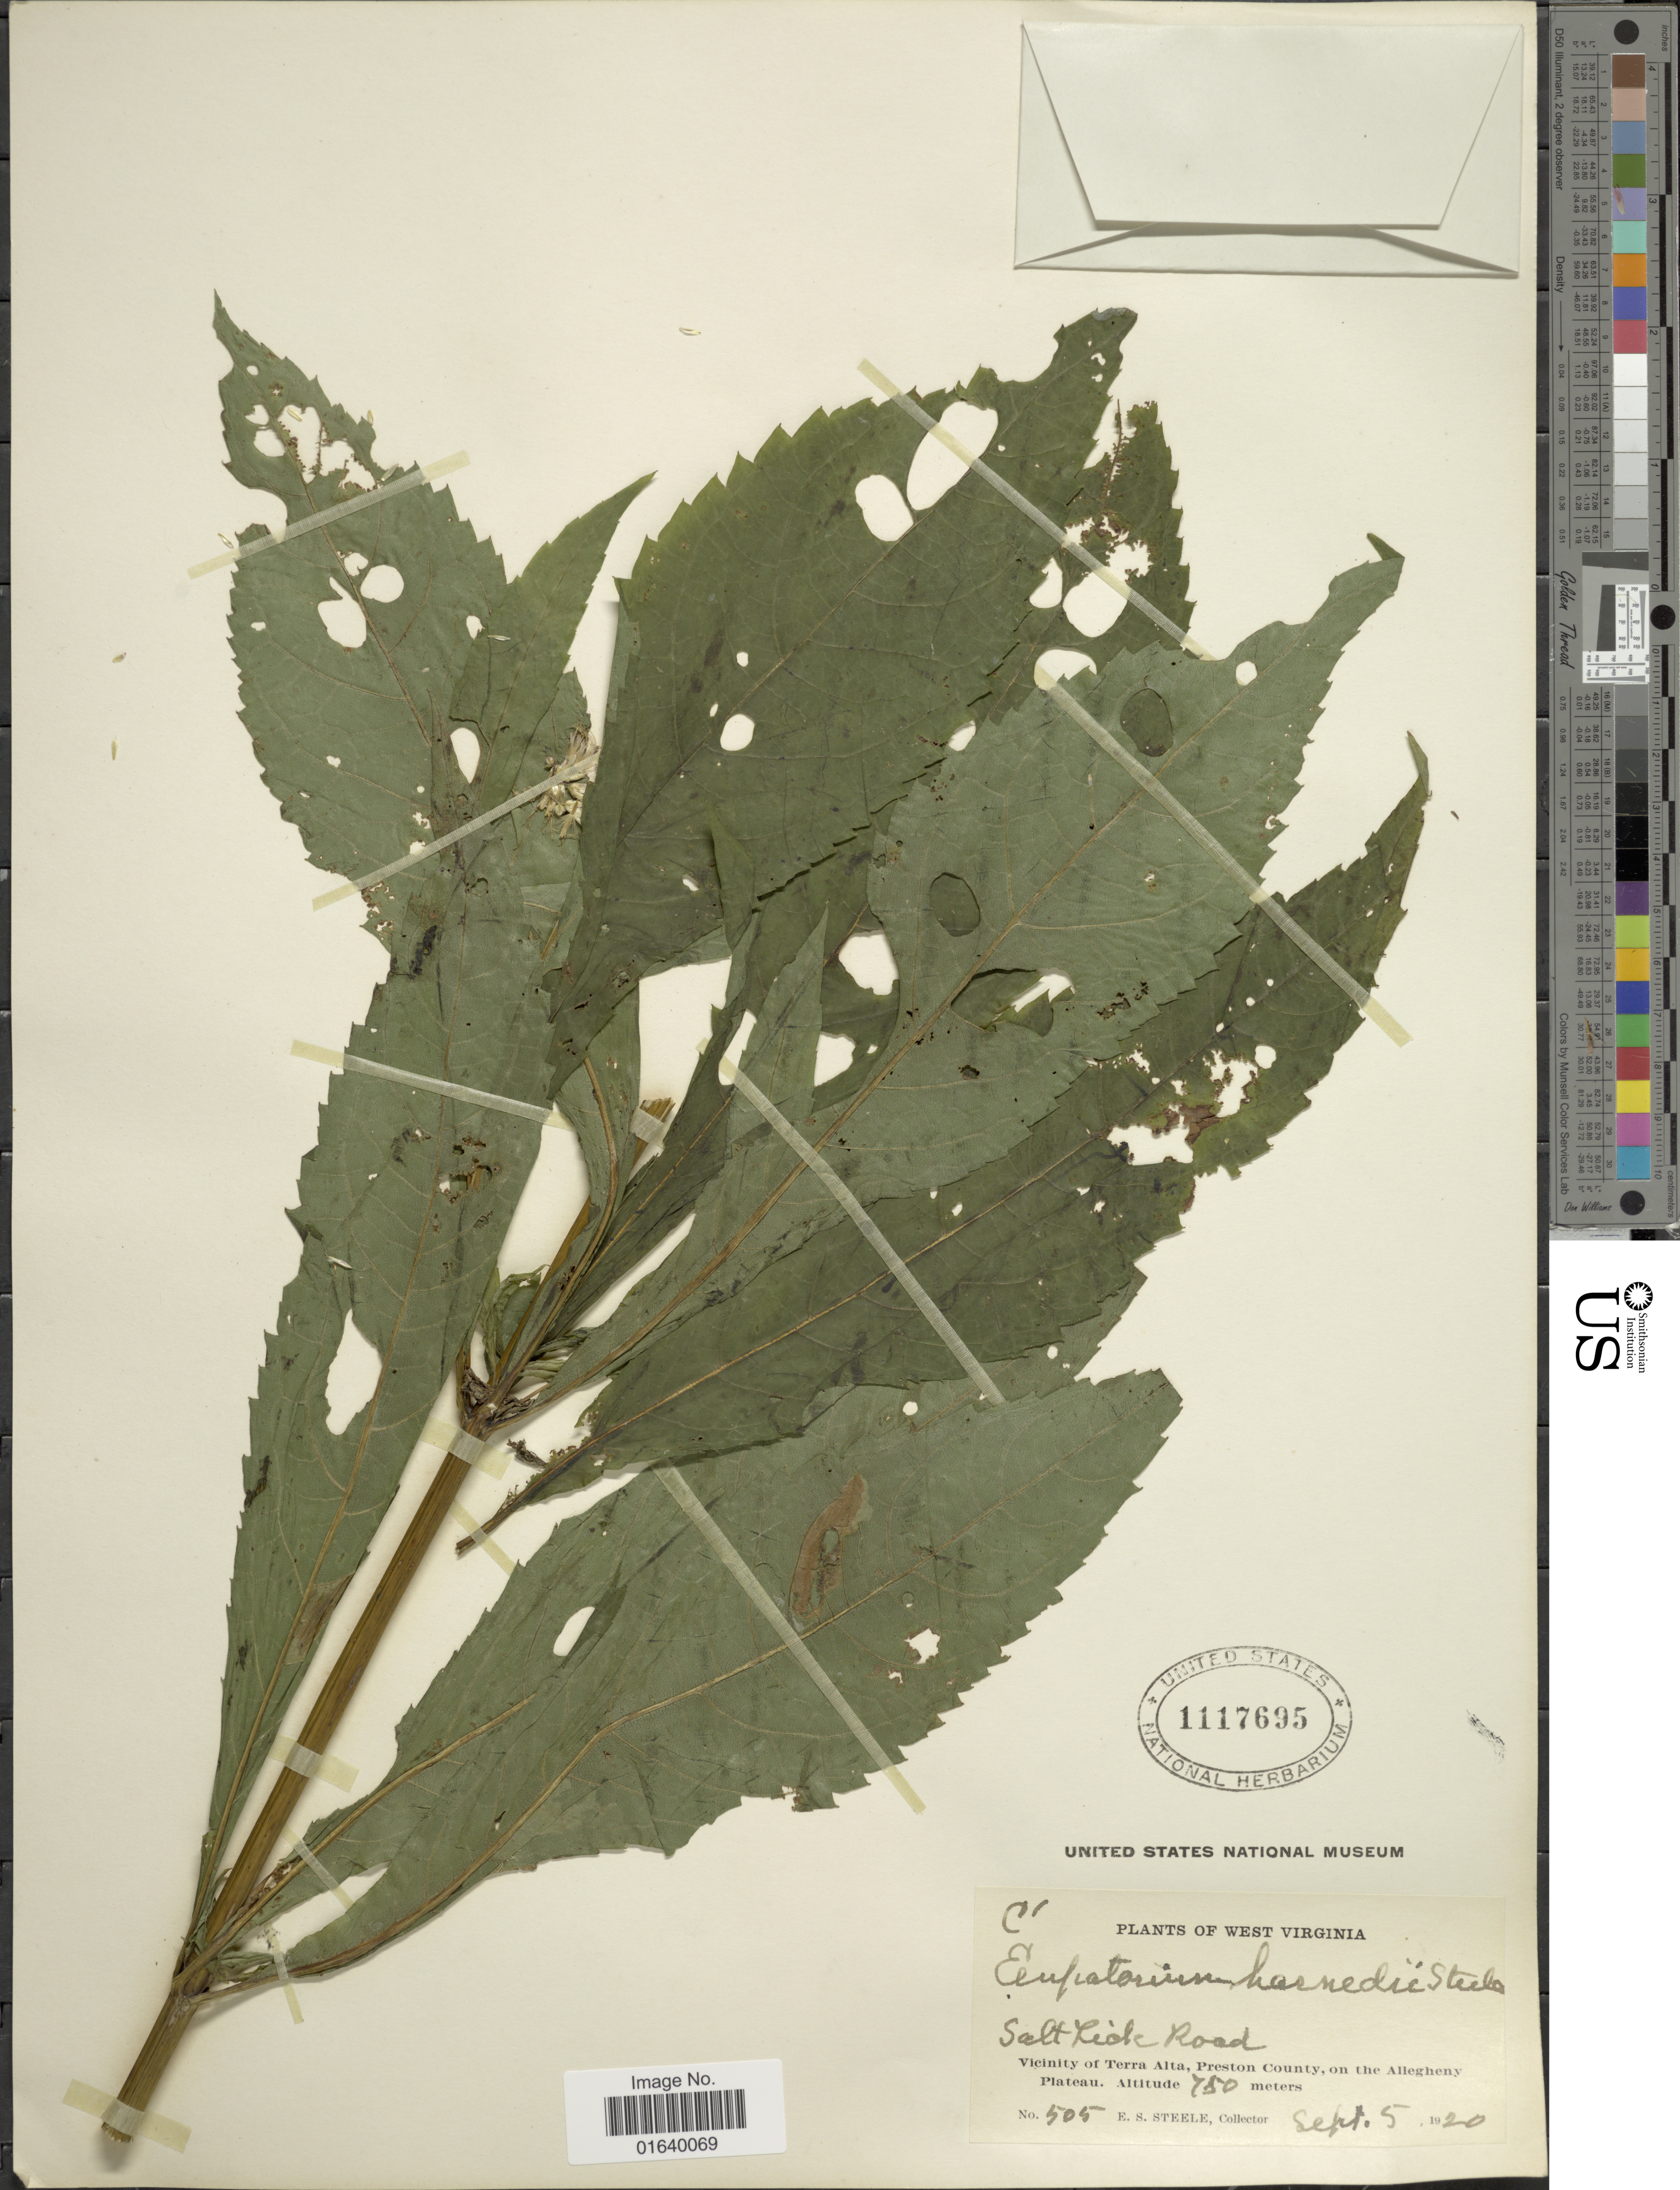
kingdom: Plantae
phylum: Tracheophyta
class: Magnoliopsida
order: Asterales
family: Asteraceae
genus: Eupatorium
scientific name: Eupatorium purpureum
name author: (L.) E.E. Lamont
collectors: E. Steele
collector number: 505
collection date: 1920-09-05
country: United States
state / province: West Virginia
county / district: Preston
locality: Salt ride road, Vicinity of Terra Alta, Preston County, on the Allegheny Plateau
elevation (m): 750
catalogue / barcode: US 1117695